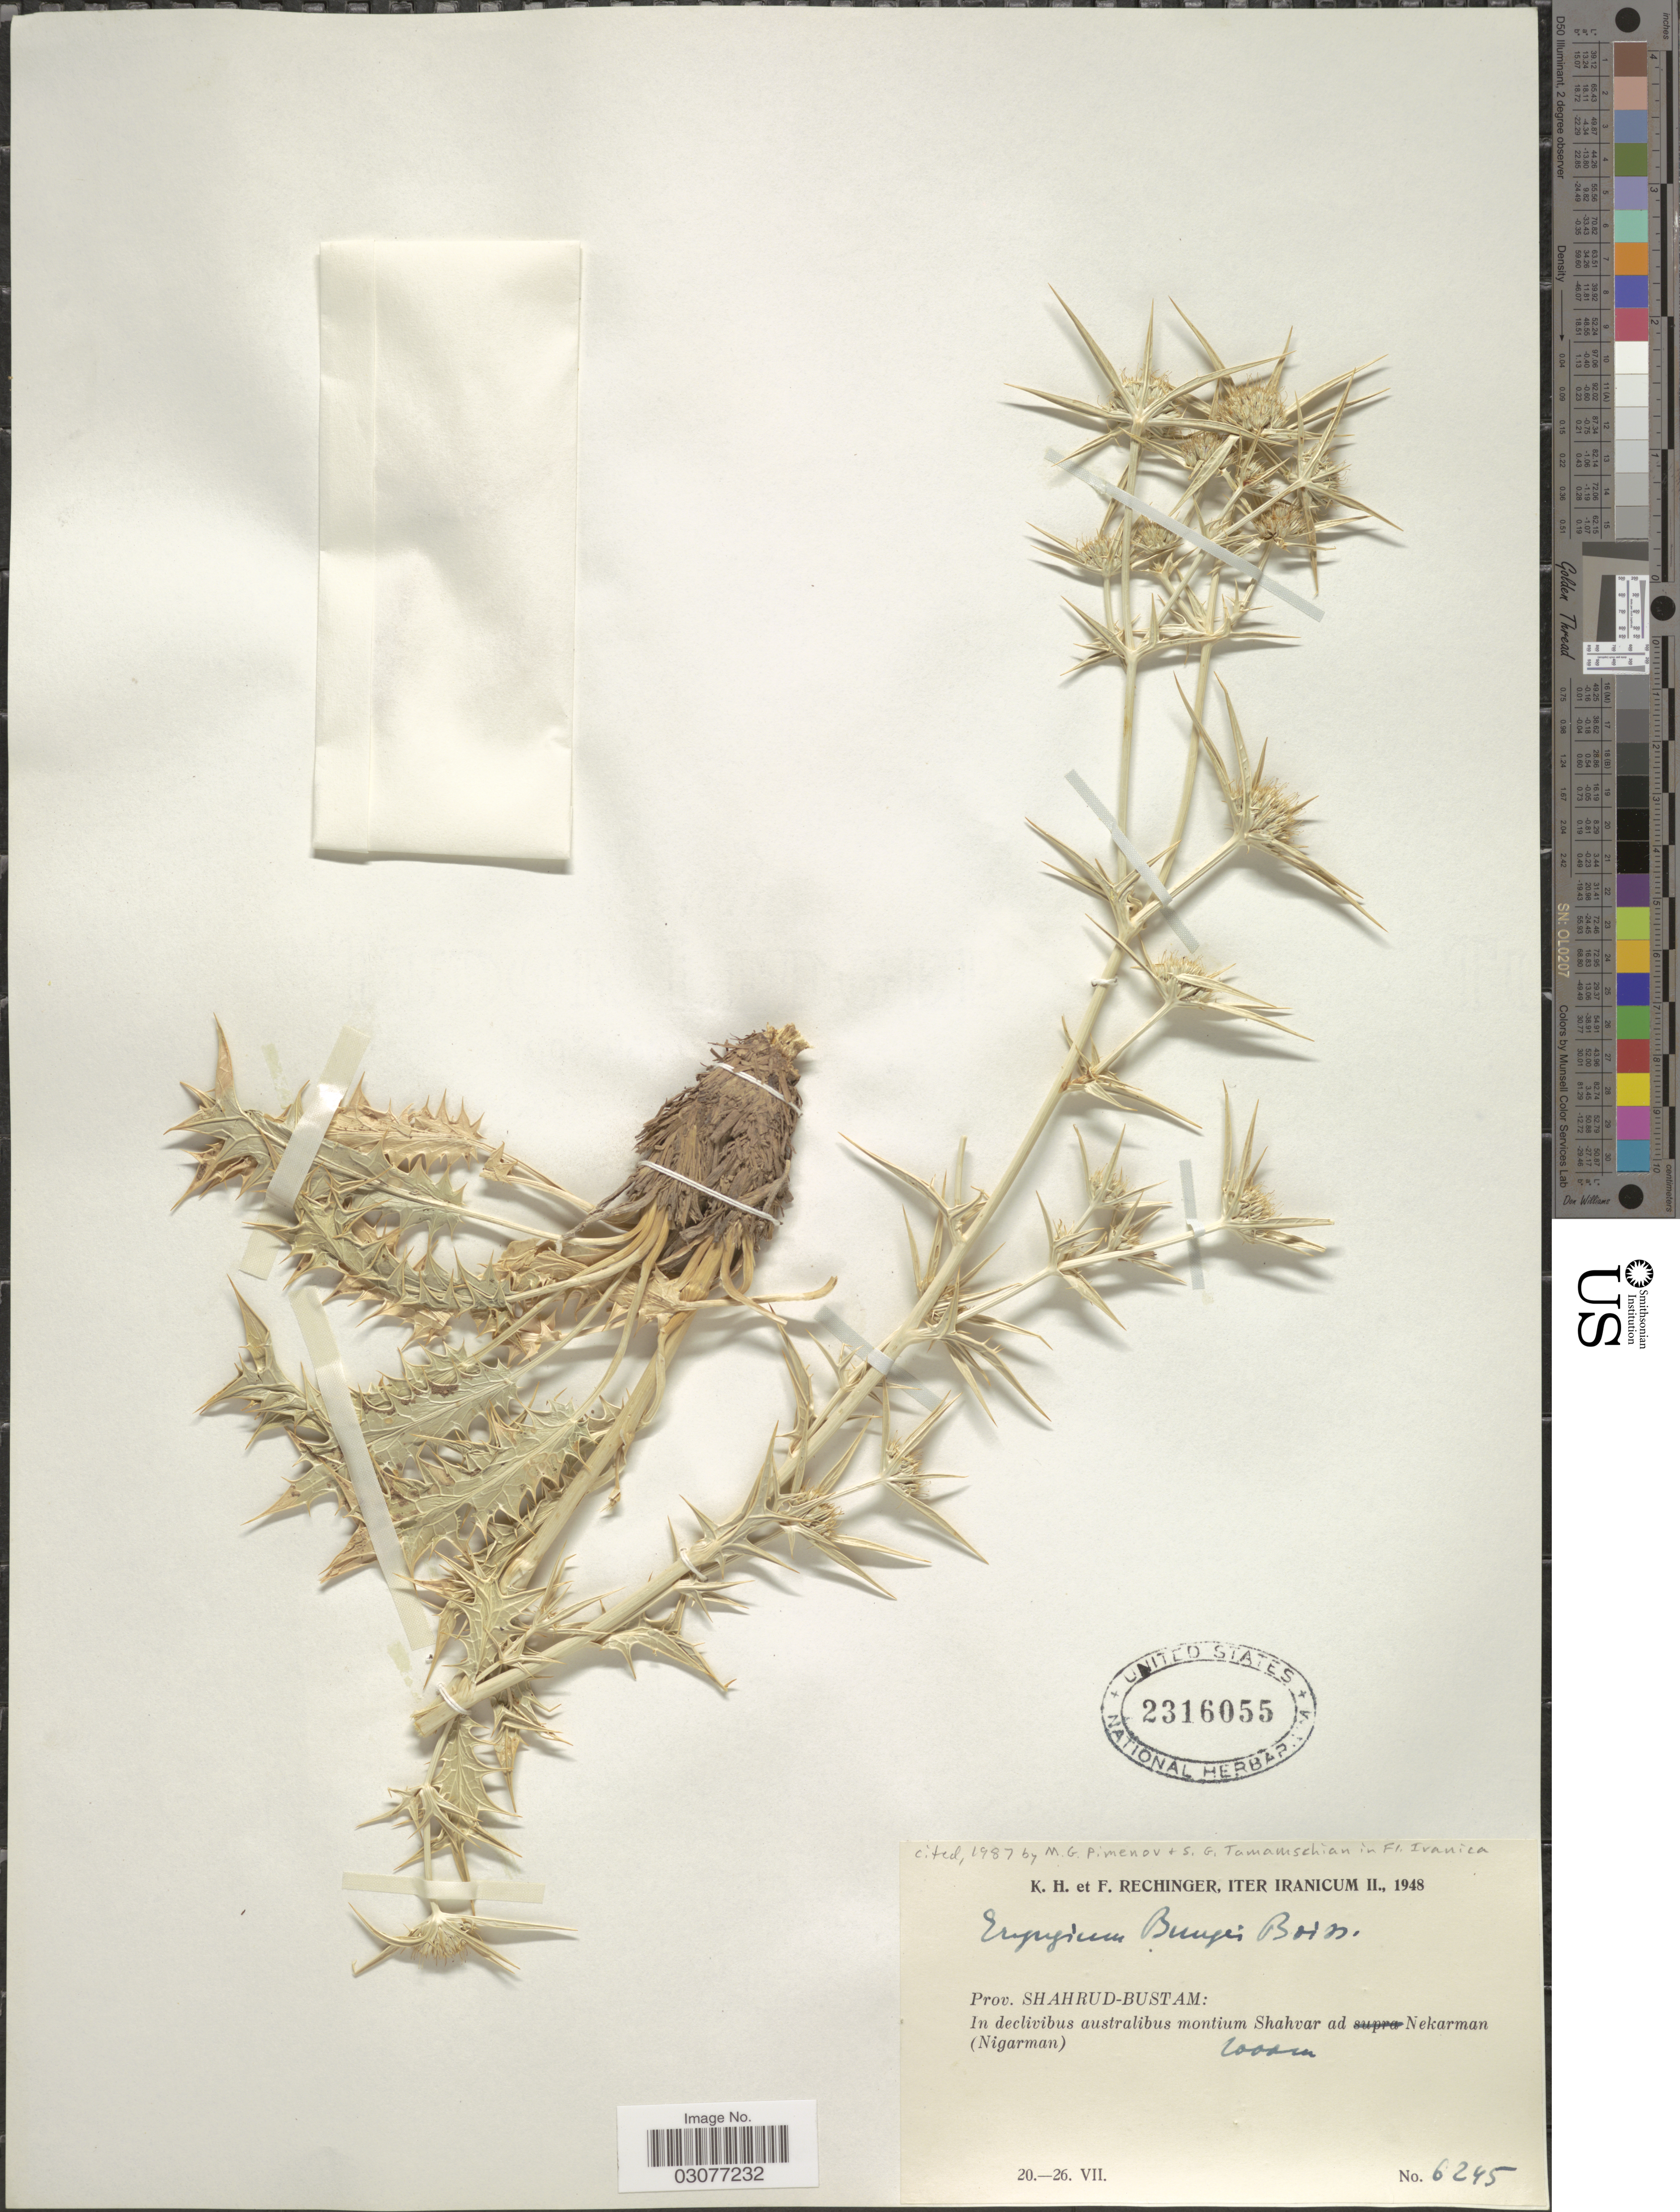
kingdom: Plantae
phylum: Tracheophyta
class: Magnoliopsida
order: Apiales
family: Apiaceae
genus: Eryngium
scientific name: Eryngium bungei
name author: Boiss.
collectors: K. H. Rechinger & F. Rechinger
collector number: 6245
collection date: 1948-07-20/1948-07-26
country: Iran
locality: Prov. Shahrud-Bustam: In declivibus australibus montium Shahvar ad Nekarman (Nigarman).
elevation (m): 1000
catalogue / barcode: US 2316055